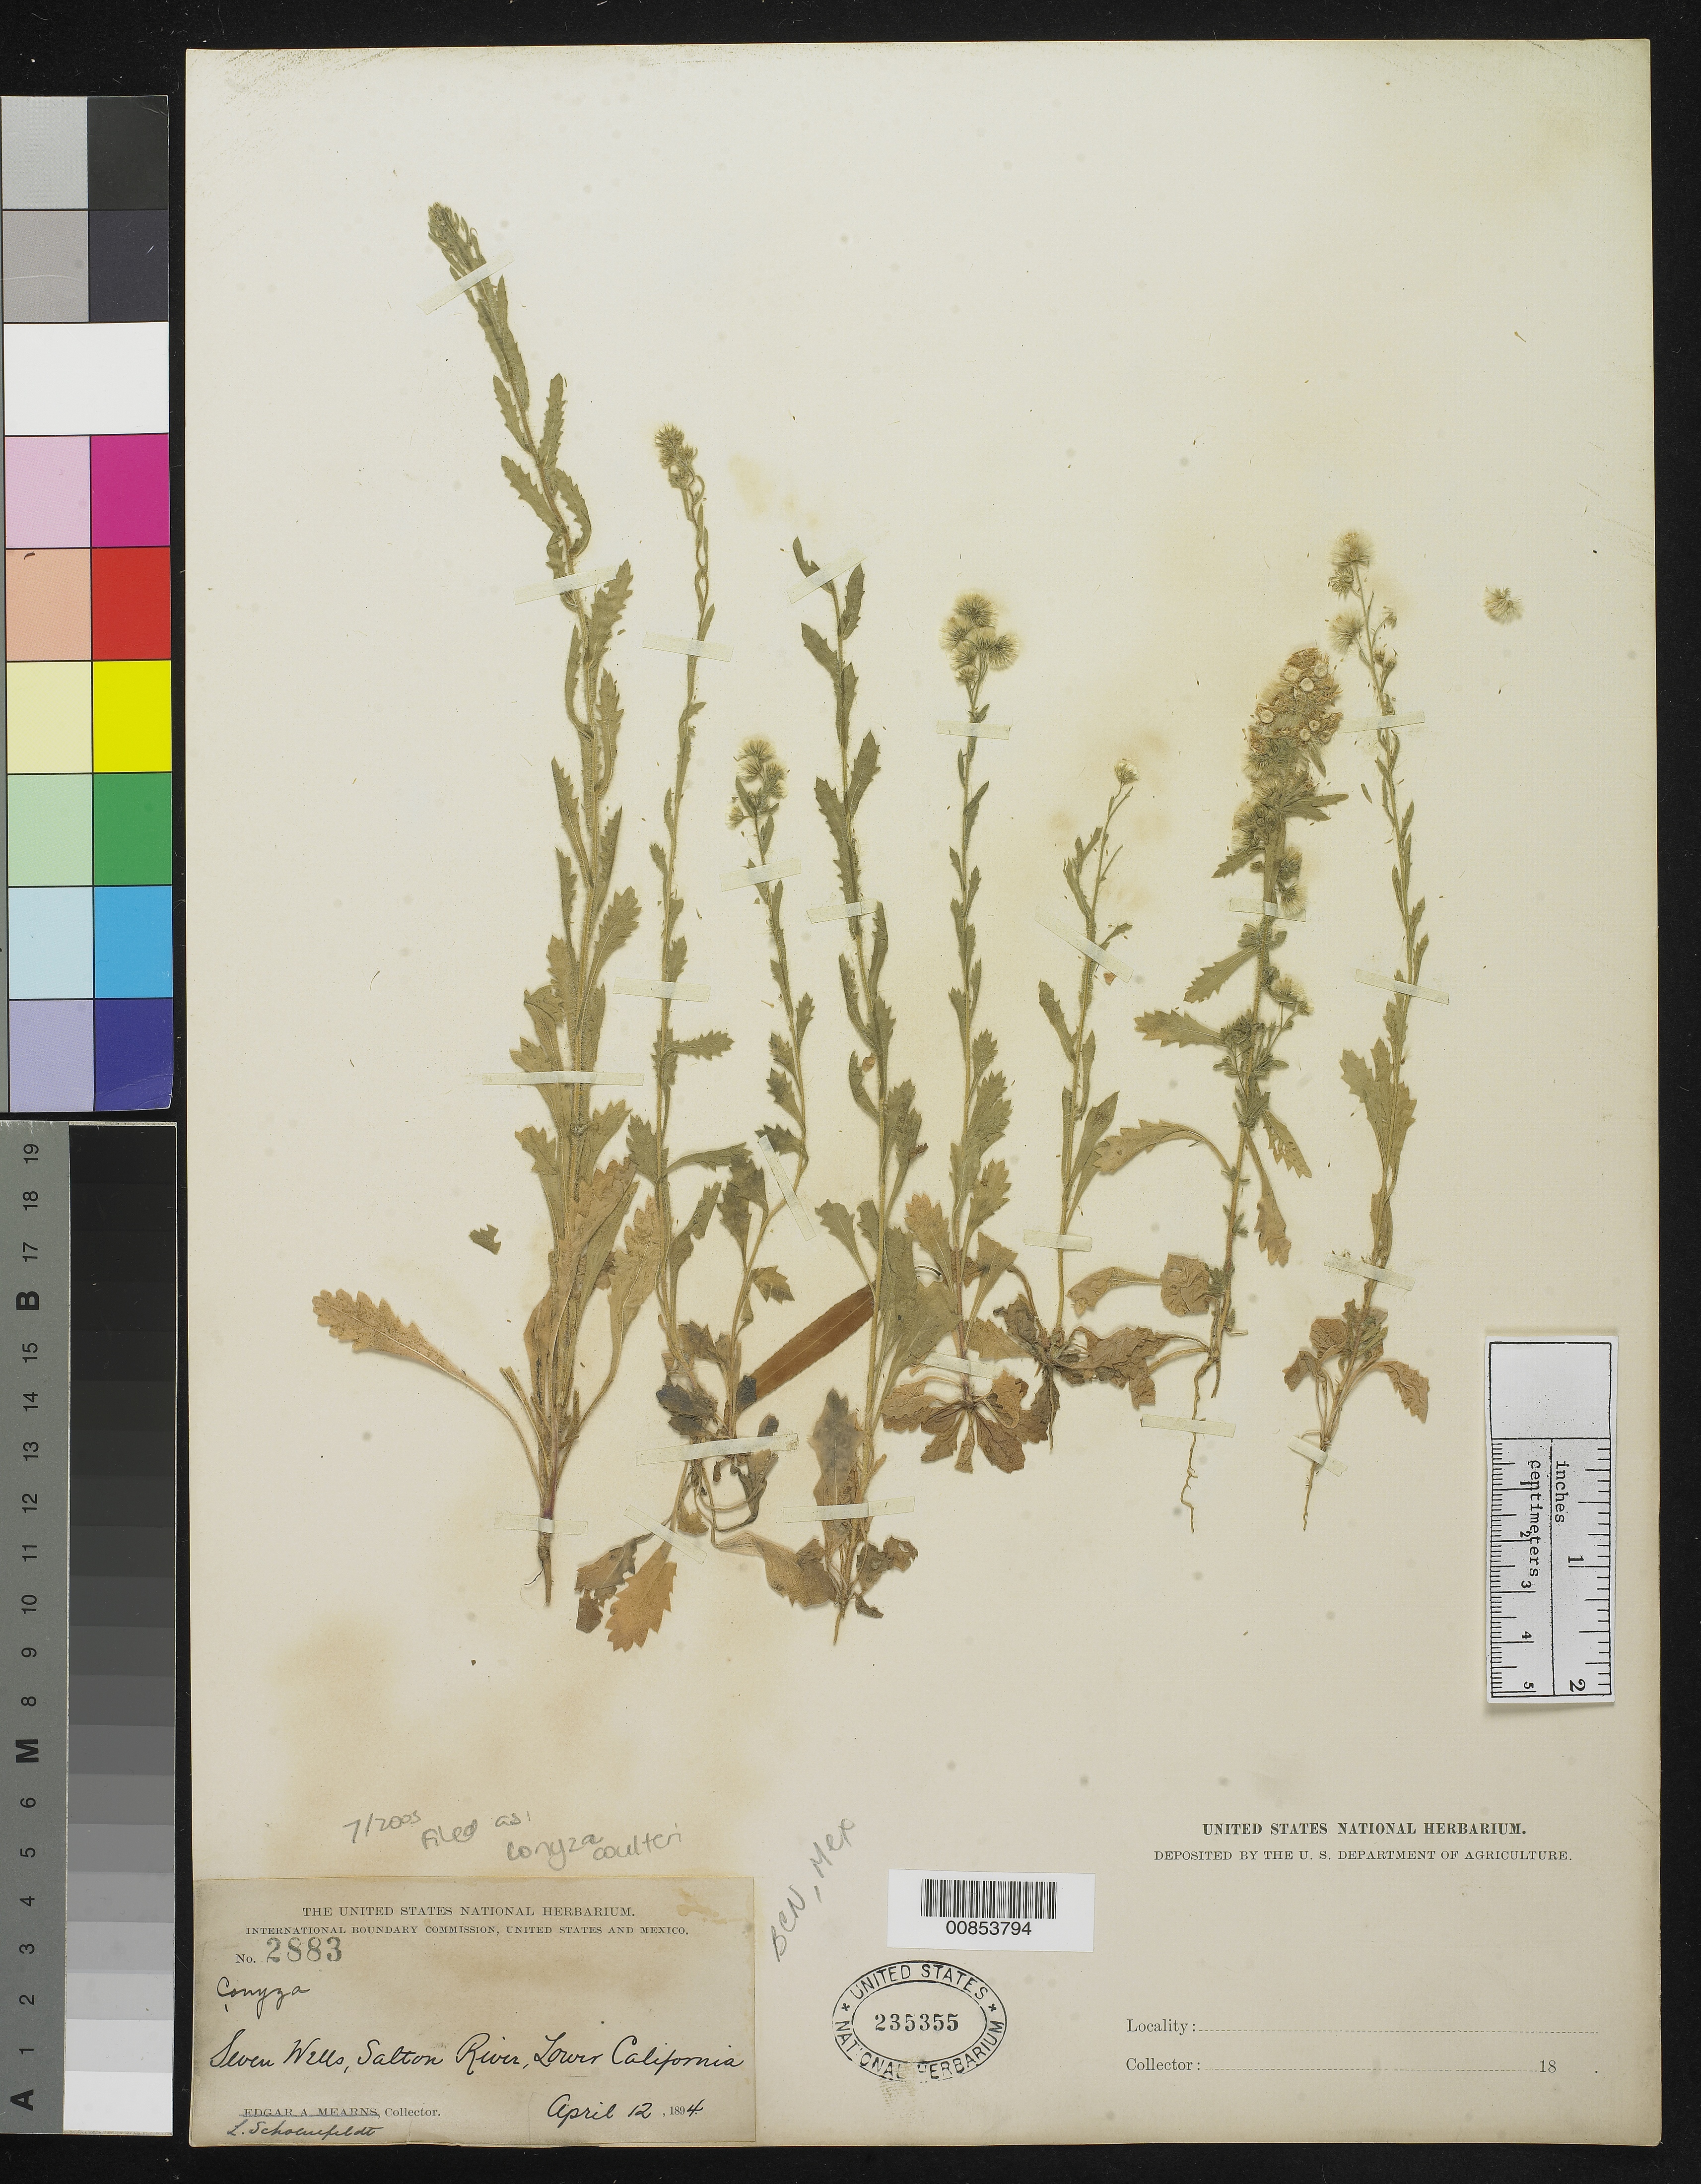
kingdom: Plantae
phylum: Tracheophyta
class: Magnoliopsida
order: Asterales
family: Asteraceae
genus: Conyza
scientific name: Conyza coulteri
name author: A. Gray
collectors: L. Schoenfeldt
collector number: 2883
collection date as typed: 12 Apr 1894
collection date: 1894-04-12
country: Mexico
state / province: Baja California Norte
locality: Seven Wells, Salton River, Baja California.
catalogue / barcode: US 235355